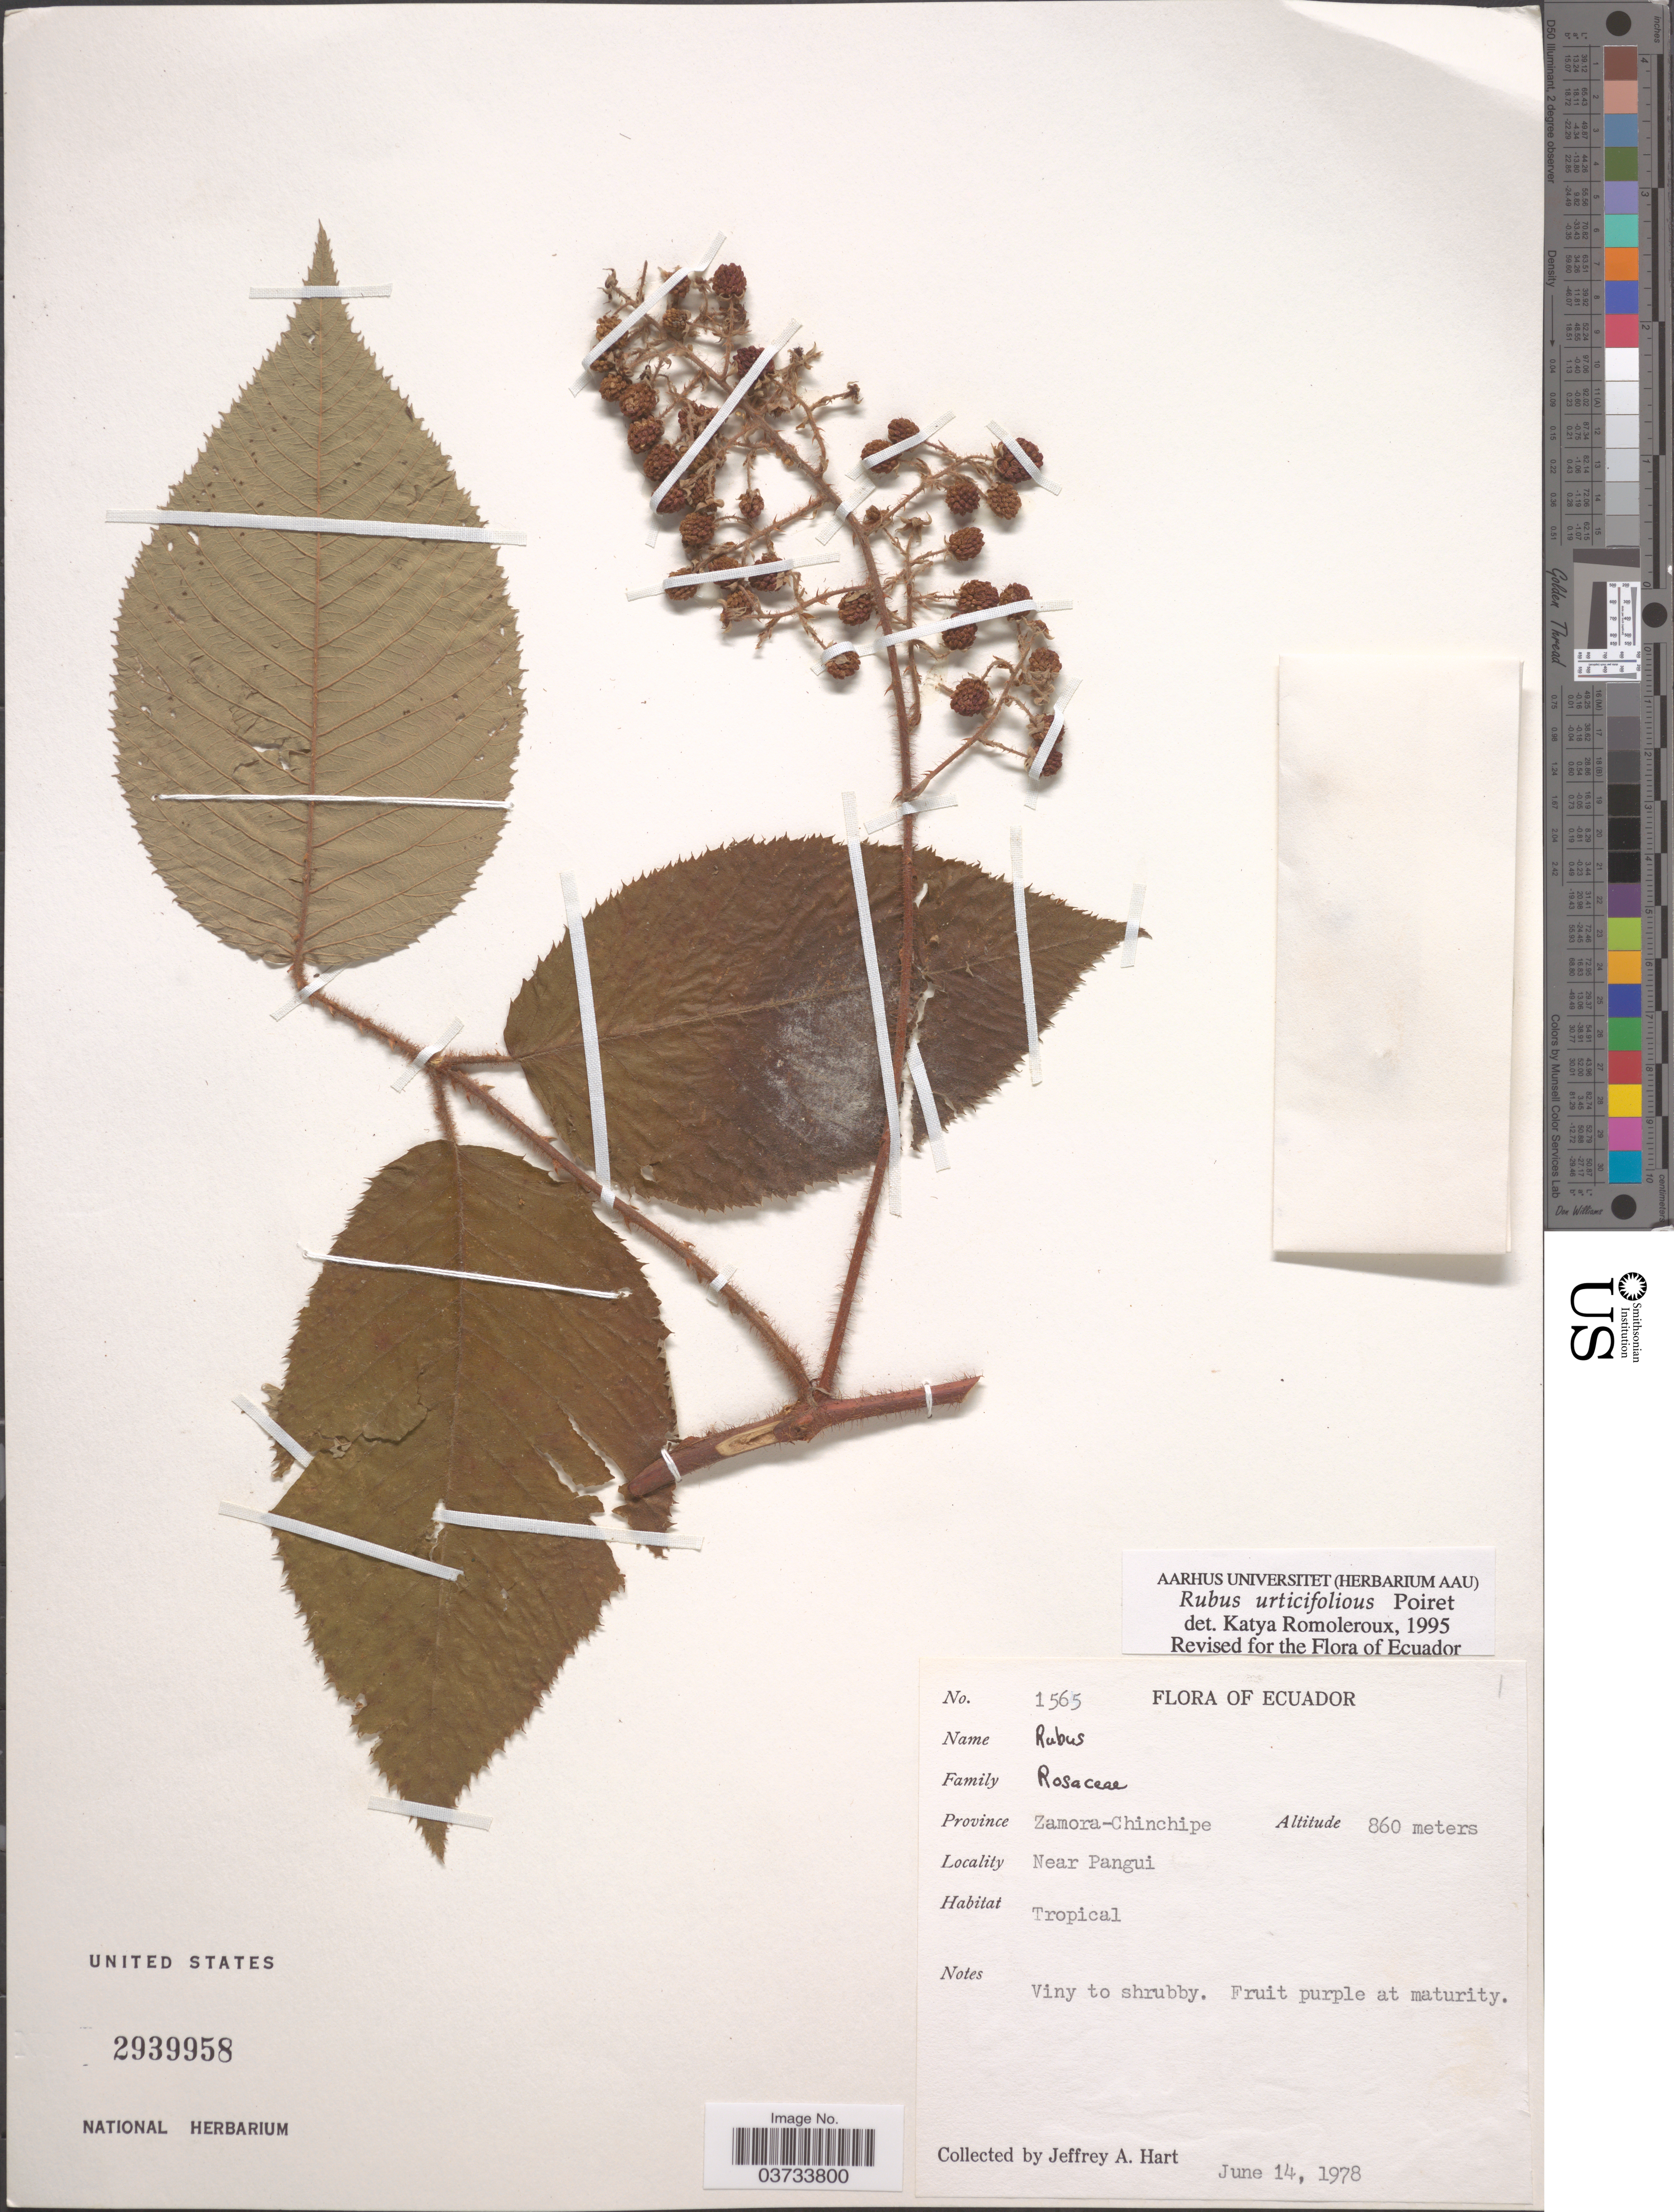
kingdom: Plantae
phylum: Tracheophyta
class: Magnoliopsida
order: Rosales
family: Rosaceae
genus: Rubus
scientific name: Rubus urticifolius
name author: Poir.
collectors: J. A. Hart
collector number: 1565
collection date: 1978-06-14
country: Ecuador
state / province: Zamora-Chinchipe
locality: Near Pangui.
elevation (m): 860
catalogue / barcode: US 2939958